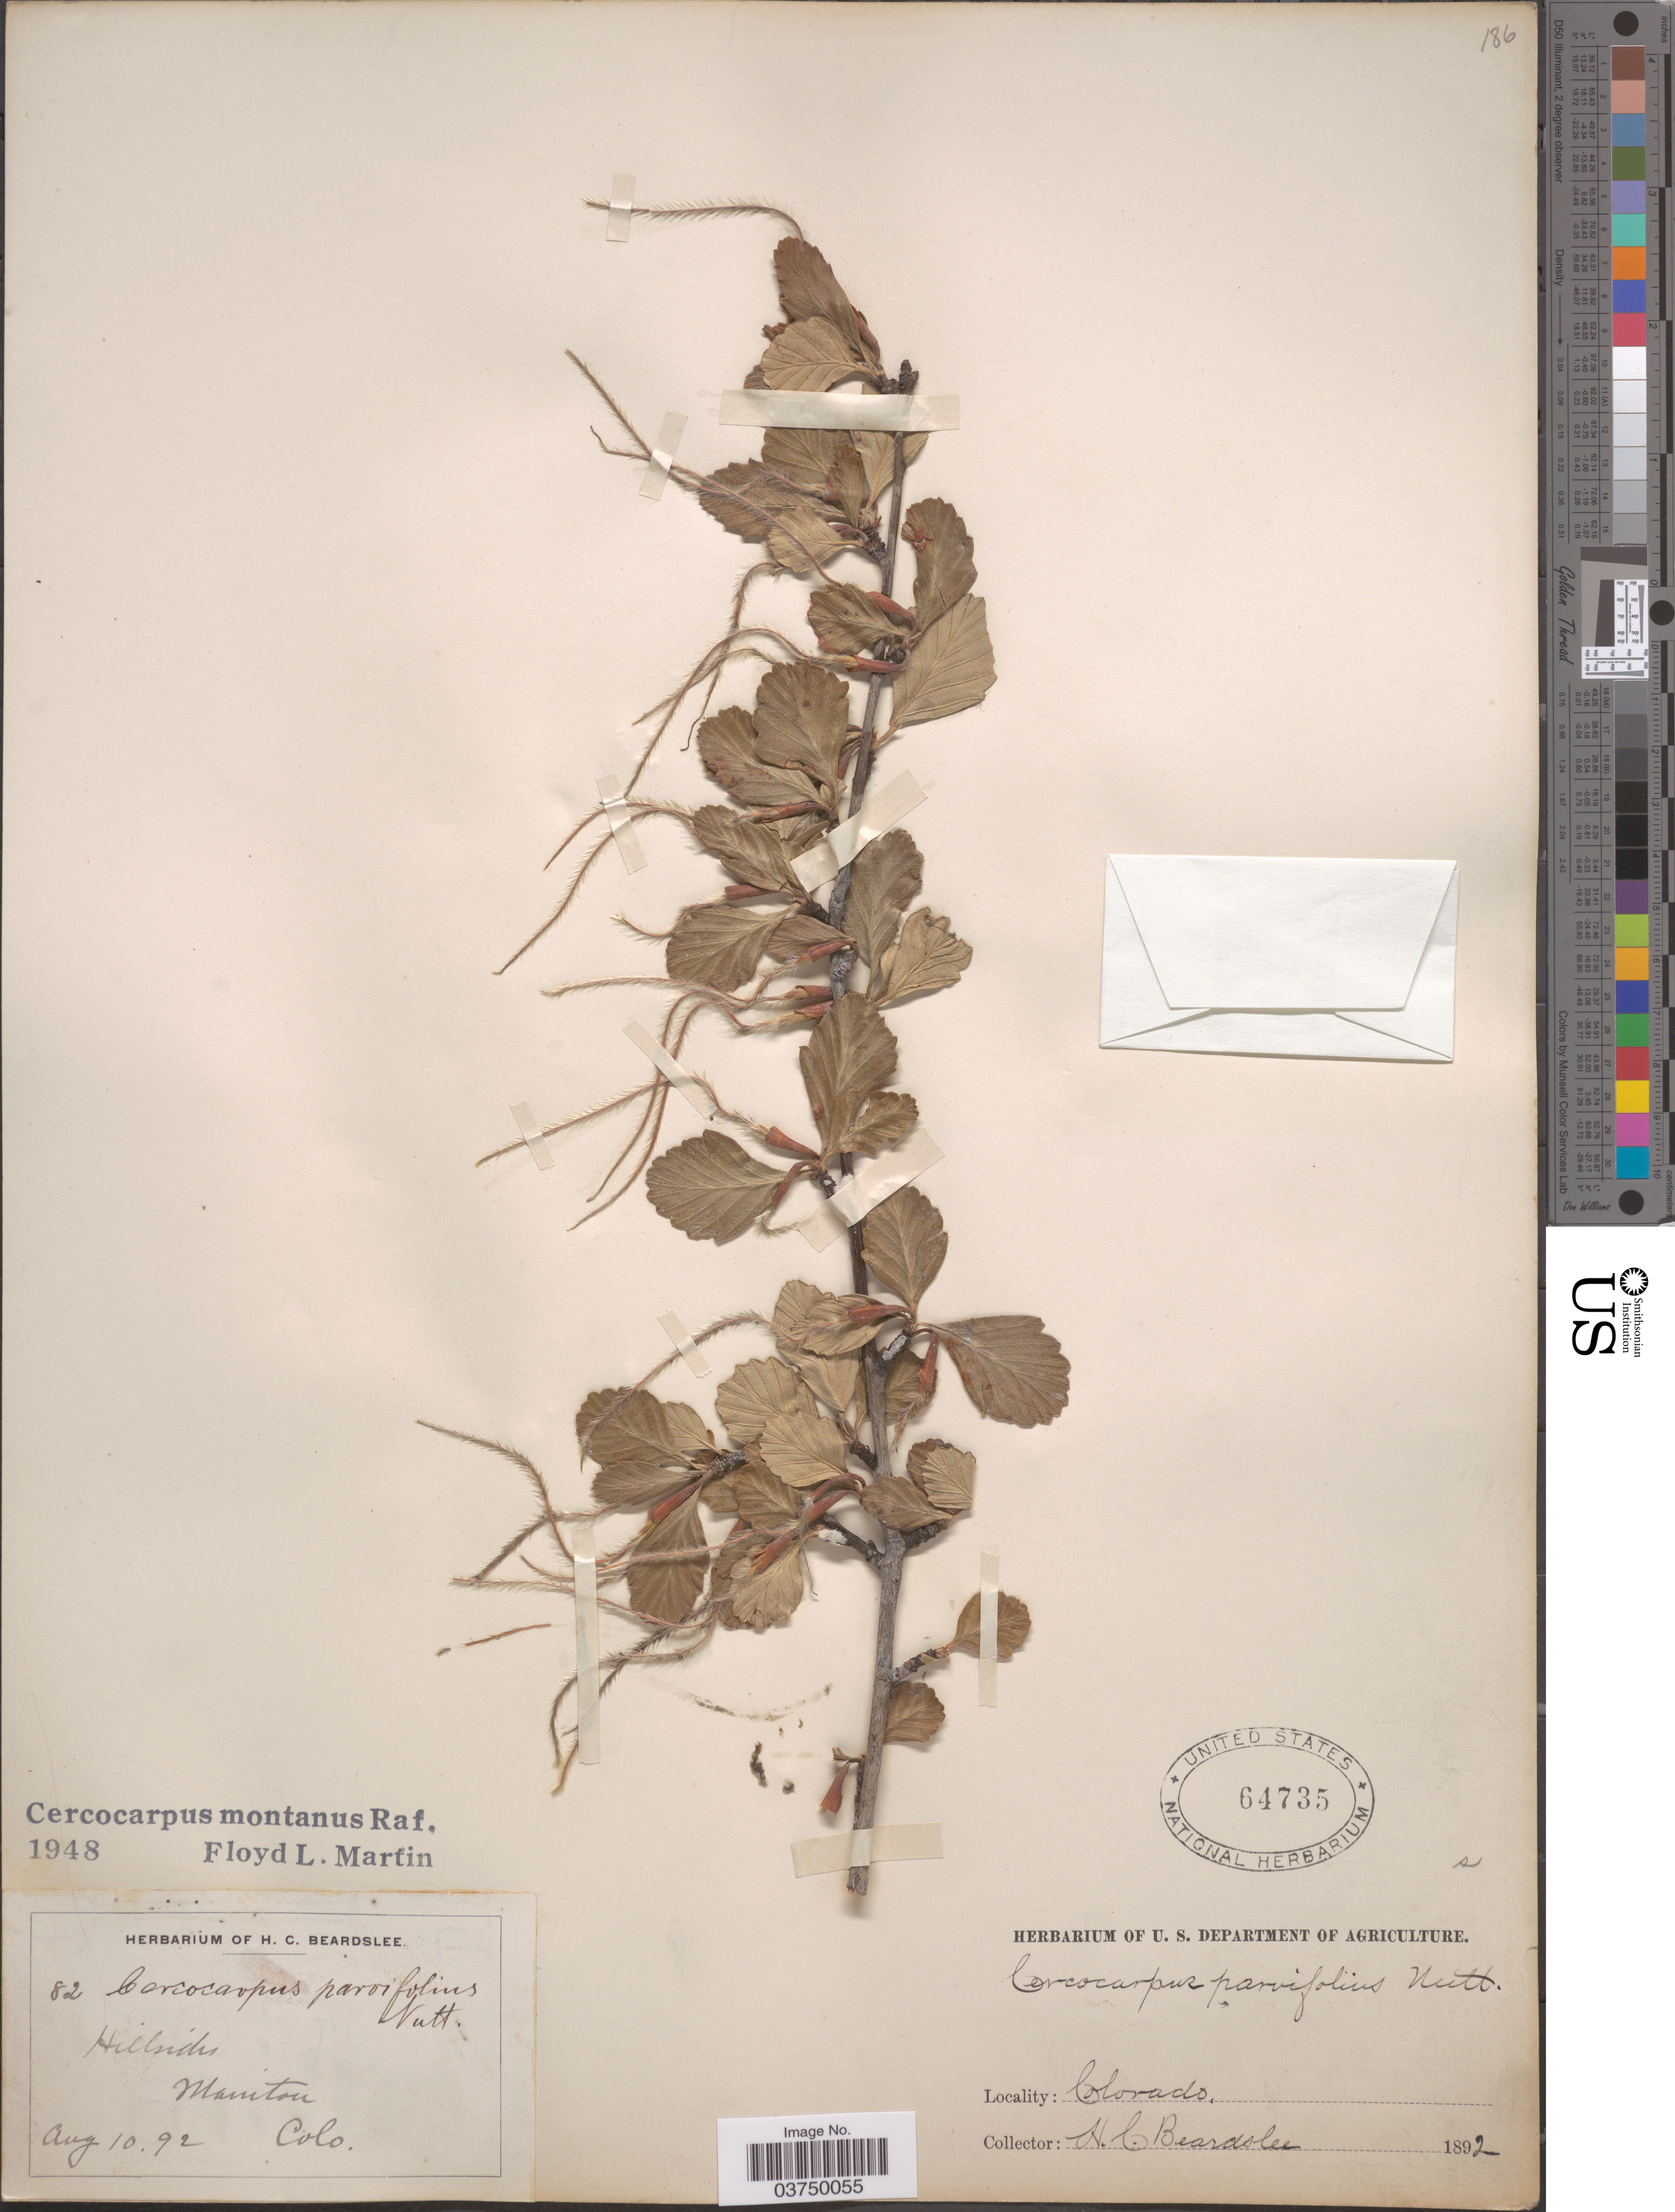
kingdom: Plantae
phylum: Tracheophyta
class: Magnoliopsida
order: Rosales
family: Rosaceae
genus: Cercocarpus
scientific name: Cercocarpus montanus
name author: Raf.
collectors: H. Beardslee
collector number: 82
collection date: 1892-08-10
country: United States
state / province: Colorado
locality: Hillsides. Manitou.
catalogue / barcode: US 64735